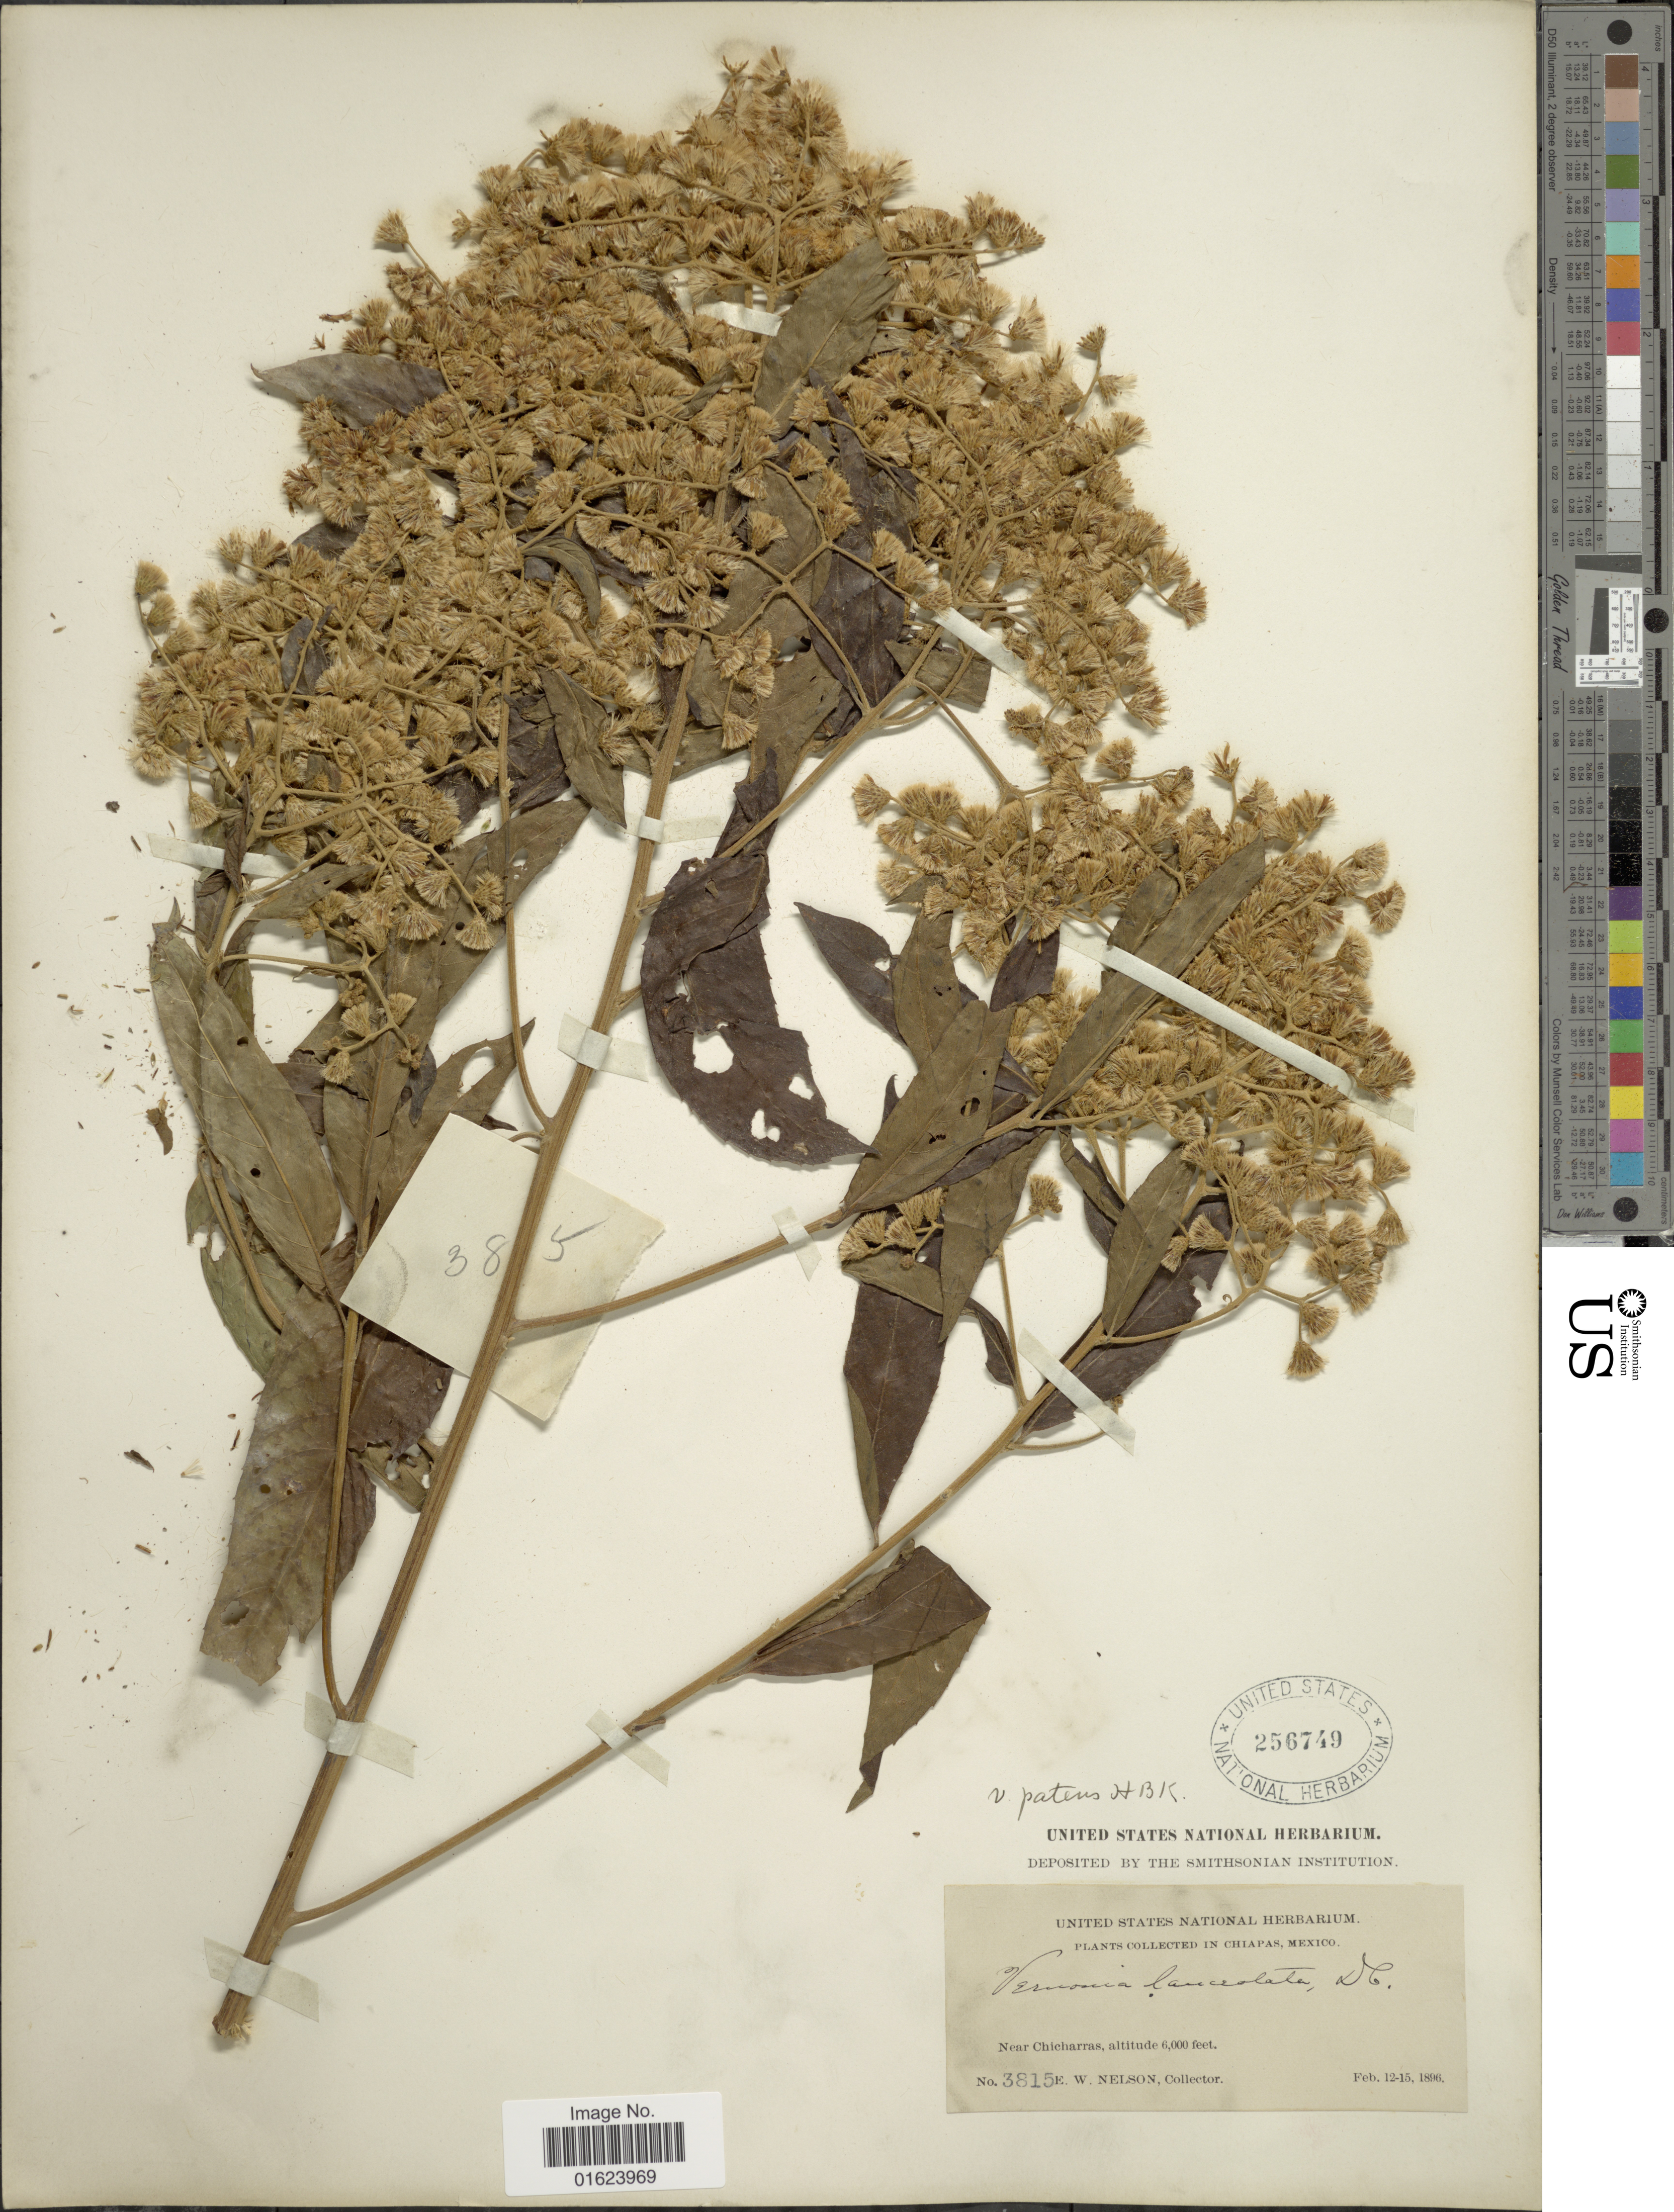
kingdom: Plantae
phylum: Tracheophyta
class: Magnoliopsida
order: Asterales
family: Asteraceae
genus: Vernonanthura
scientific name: Vernonanthura patens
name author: (Kunth) H. Rob.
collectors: E. W. Nelson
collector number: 3815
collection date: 1896-02-12/1896-02-15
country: Mexico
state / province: Chiapas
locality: Near Chicharras.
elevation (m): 1829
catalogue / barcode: US 256749